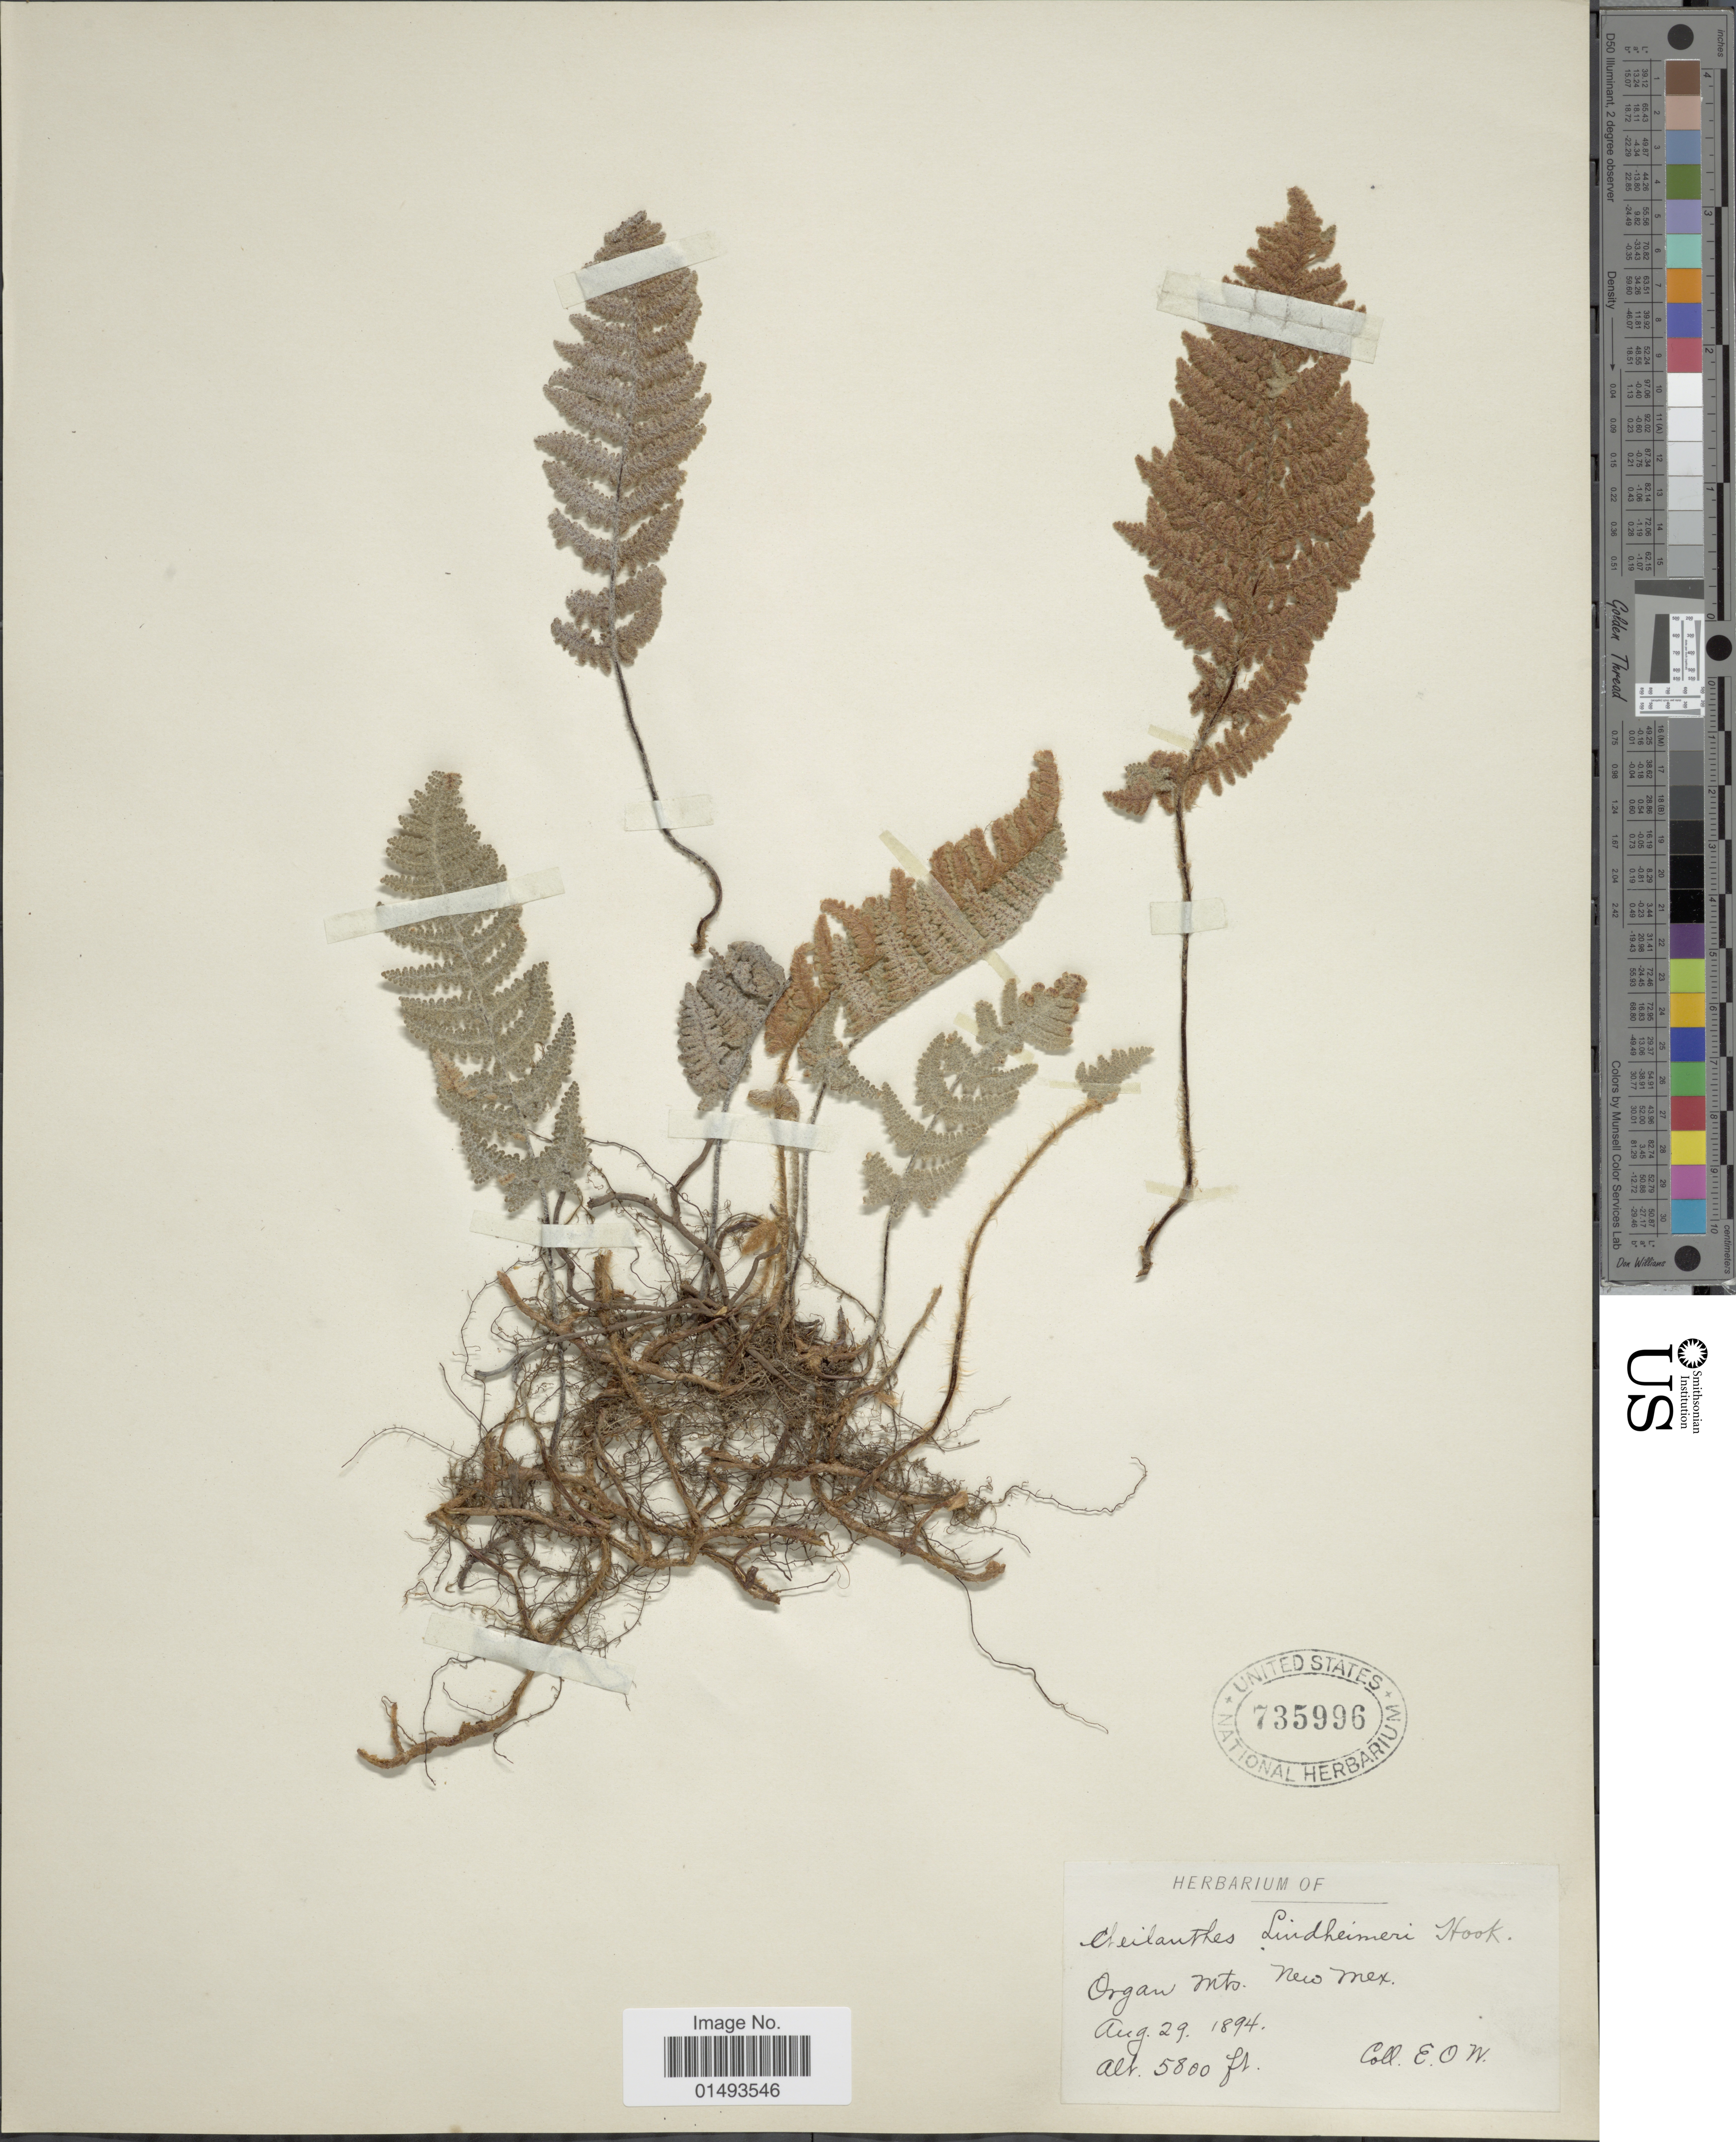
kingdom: Plantae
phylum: Tracheophyta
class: Polypodiopsida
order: Polypodiales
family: Pteridaceae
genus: Myriopteris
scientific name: Myriopteris lindheimeri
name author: (Hook.) J. Sm.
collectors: E. O. Wooton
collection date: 1894-08-29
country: United States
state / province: New Mexico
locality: Organ Mts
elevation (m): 1768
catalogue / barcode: US 735996